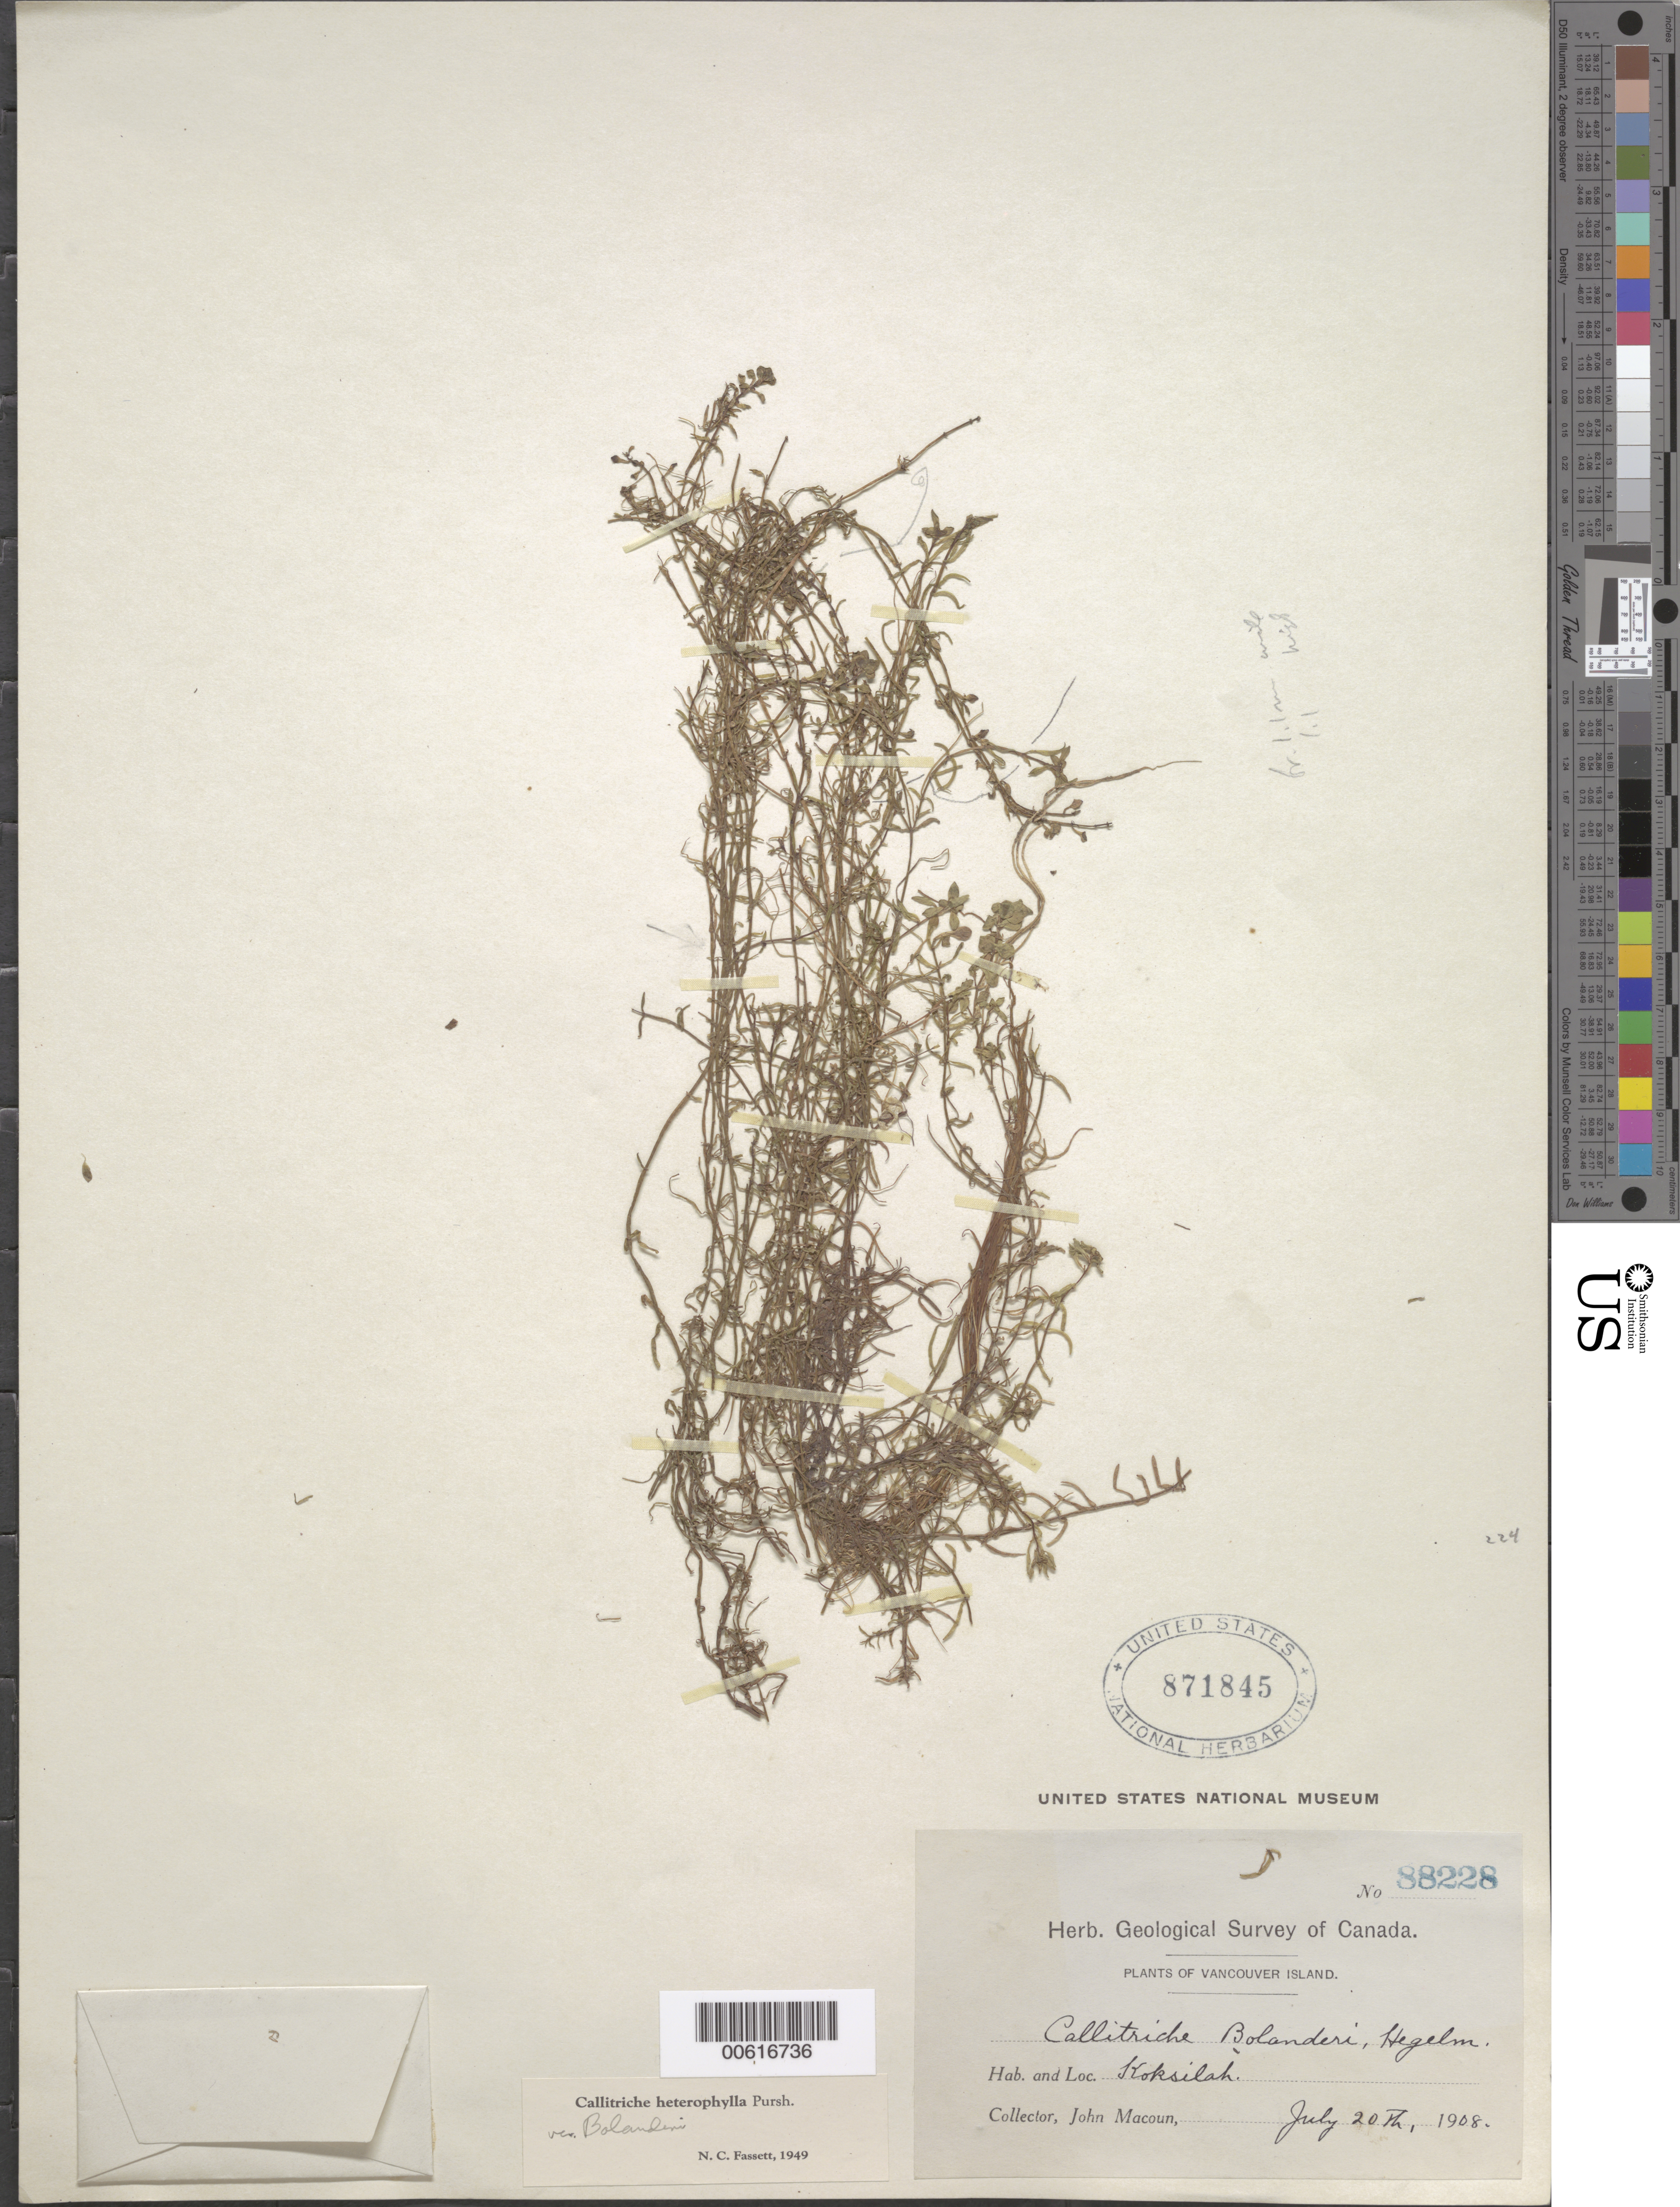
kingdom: Plantae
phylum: Tracheophyta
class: Magnoliopsida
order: Lamiales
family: Plantaginaceae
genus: Callitriche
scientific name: Callitriche heterophylla var. bolanderi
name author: (Hegelm.) Fassett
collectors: J. Macoun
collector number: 88228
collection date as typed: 20 Jul 1908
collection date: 1908-07-20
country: Canada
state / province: British Columbia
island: Vancouver Island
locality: Koksilah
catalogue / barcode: US 871845